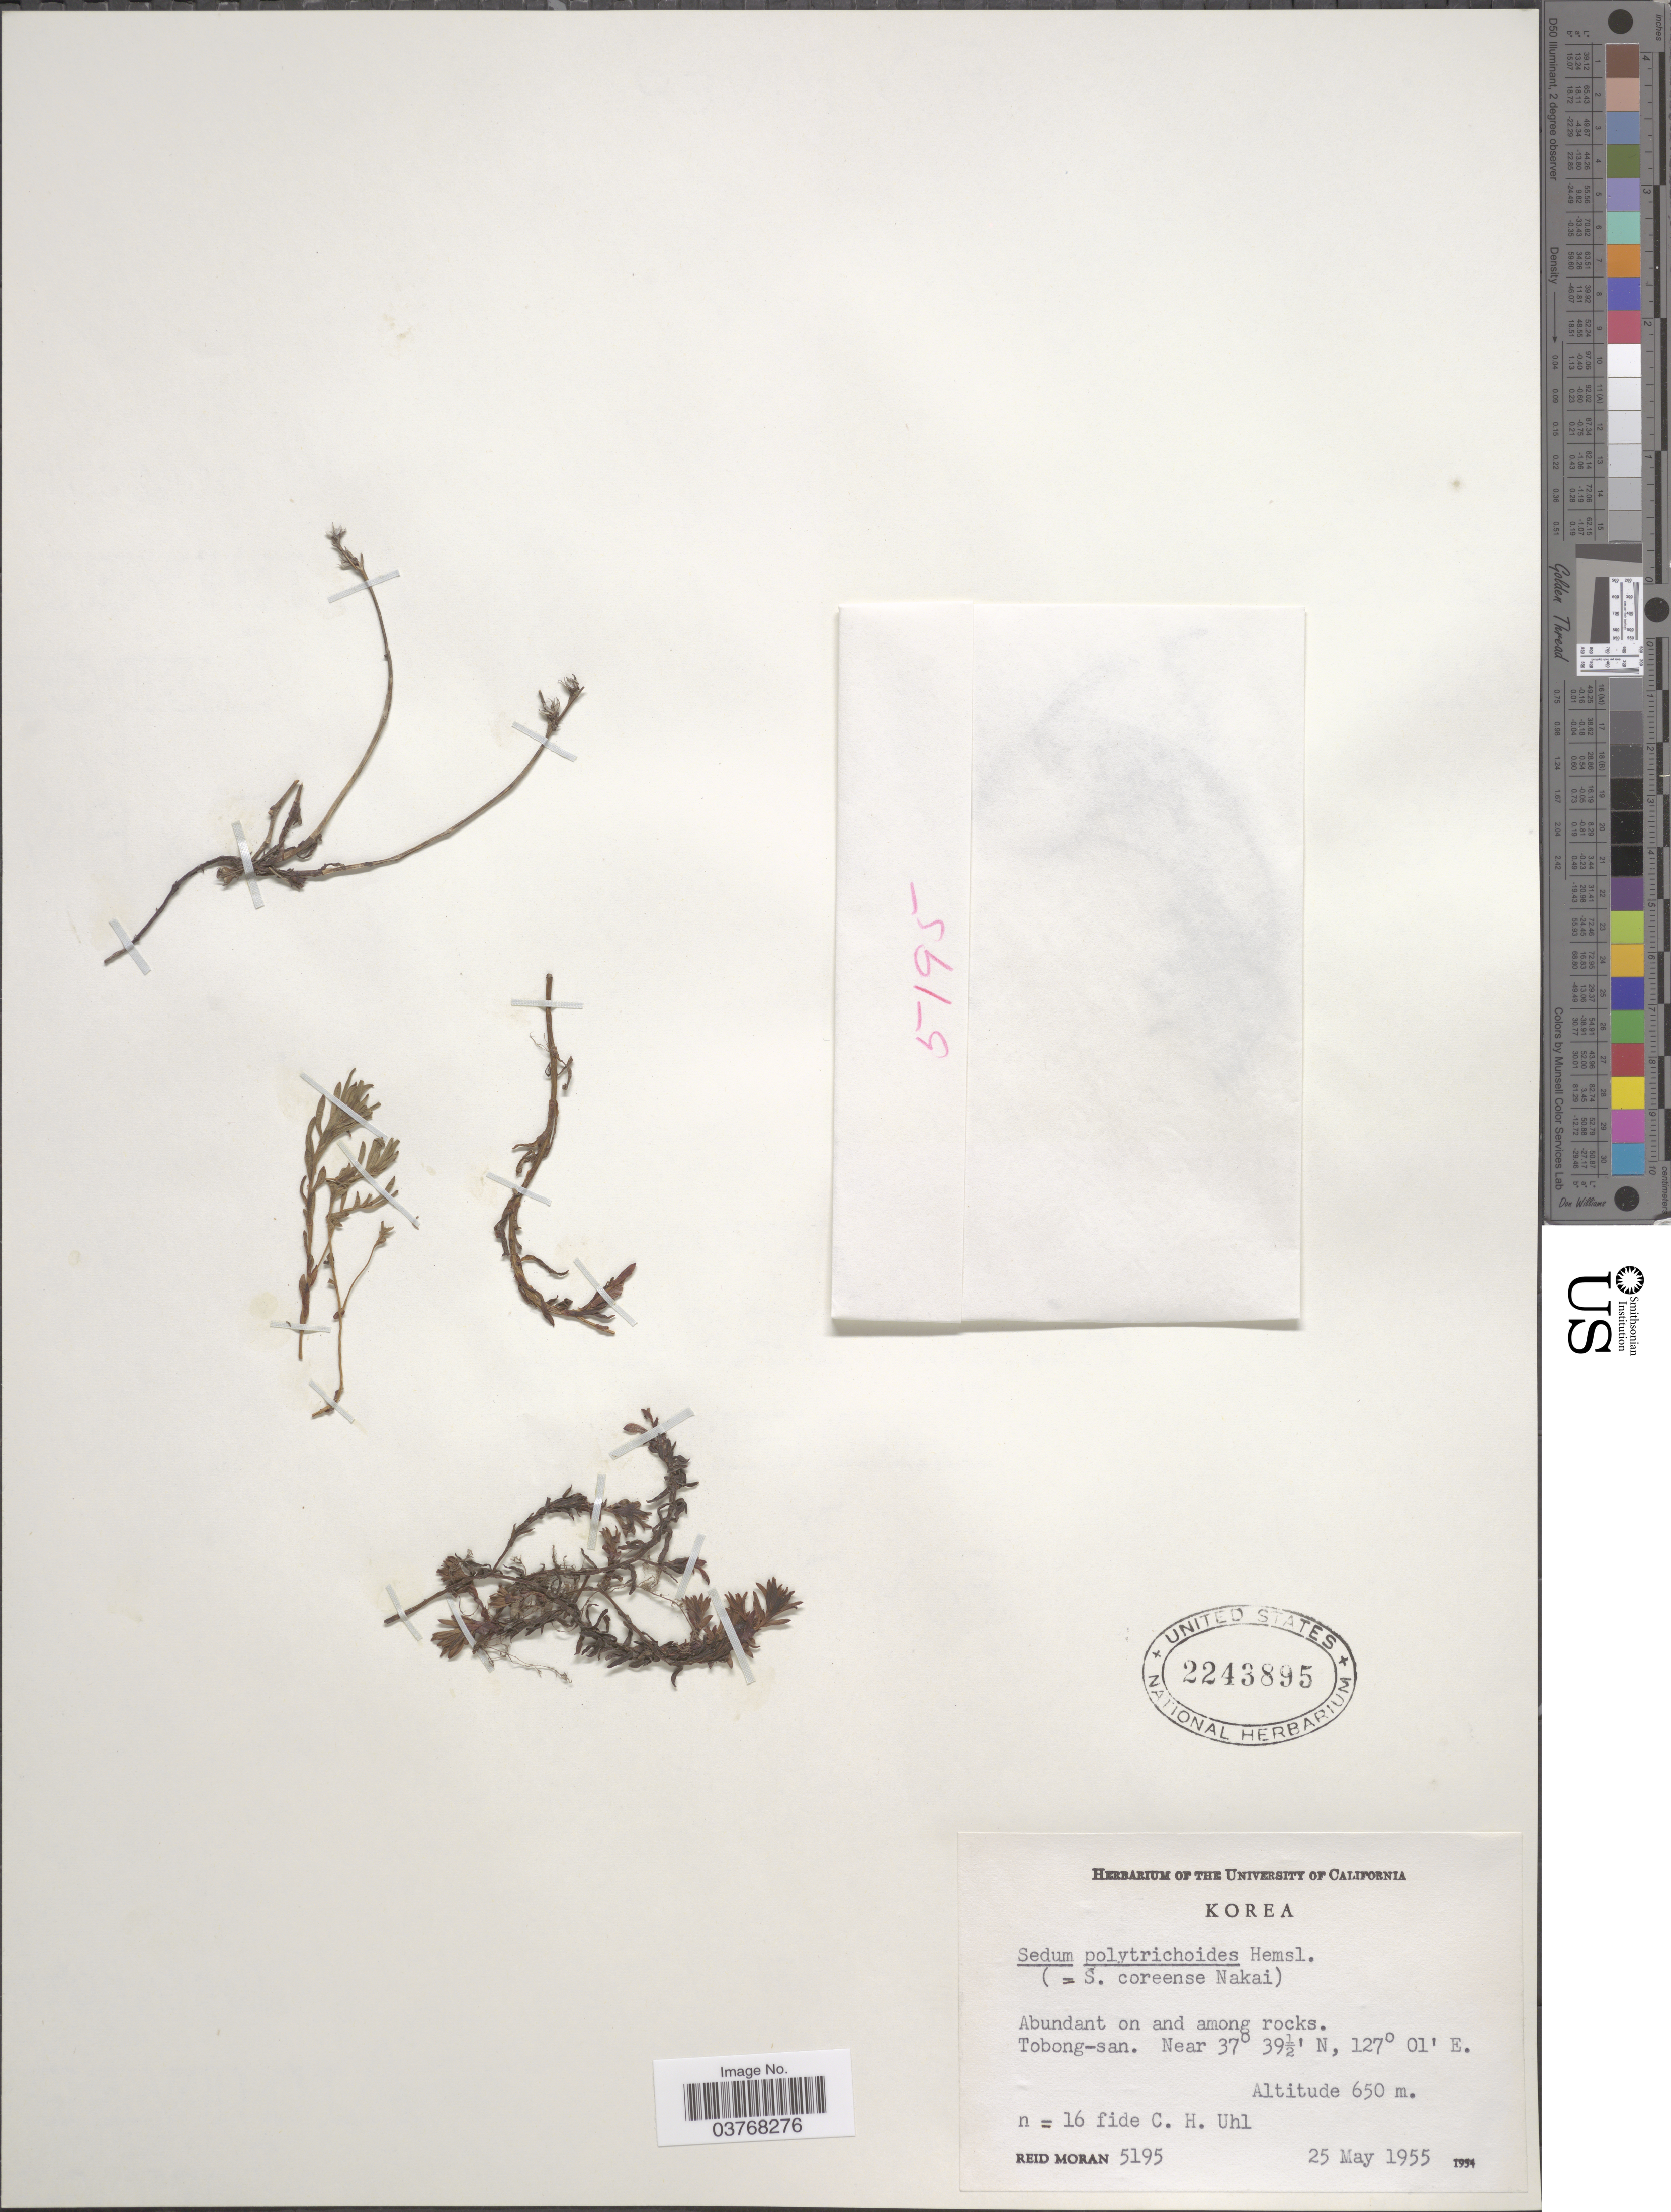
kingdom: Plantae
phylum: Tracheophyta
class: Magnoliopsida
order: Saxifragales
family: Crassulaceae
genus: Sedum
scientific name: Sedum polytrichoides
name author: Hemsl.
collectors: R. Moran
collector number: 5195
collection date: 1955-05-25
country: South Korea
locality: Tobong-san.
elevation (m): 650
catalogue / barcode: US 2243895